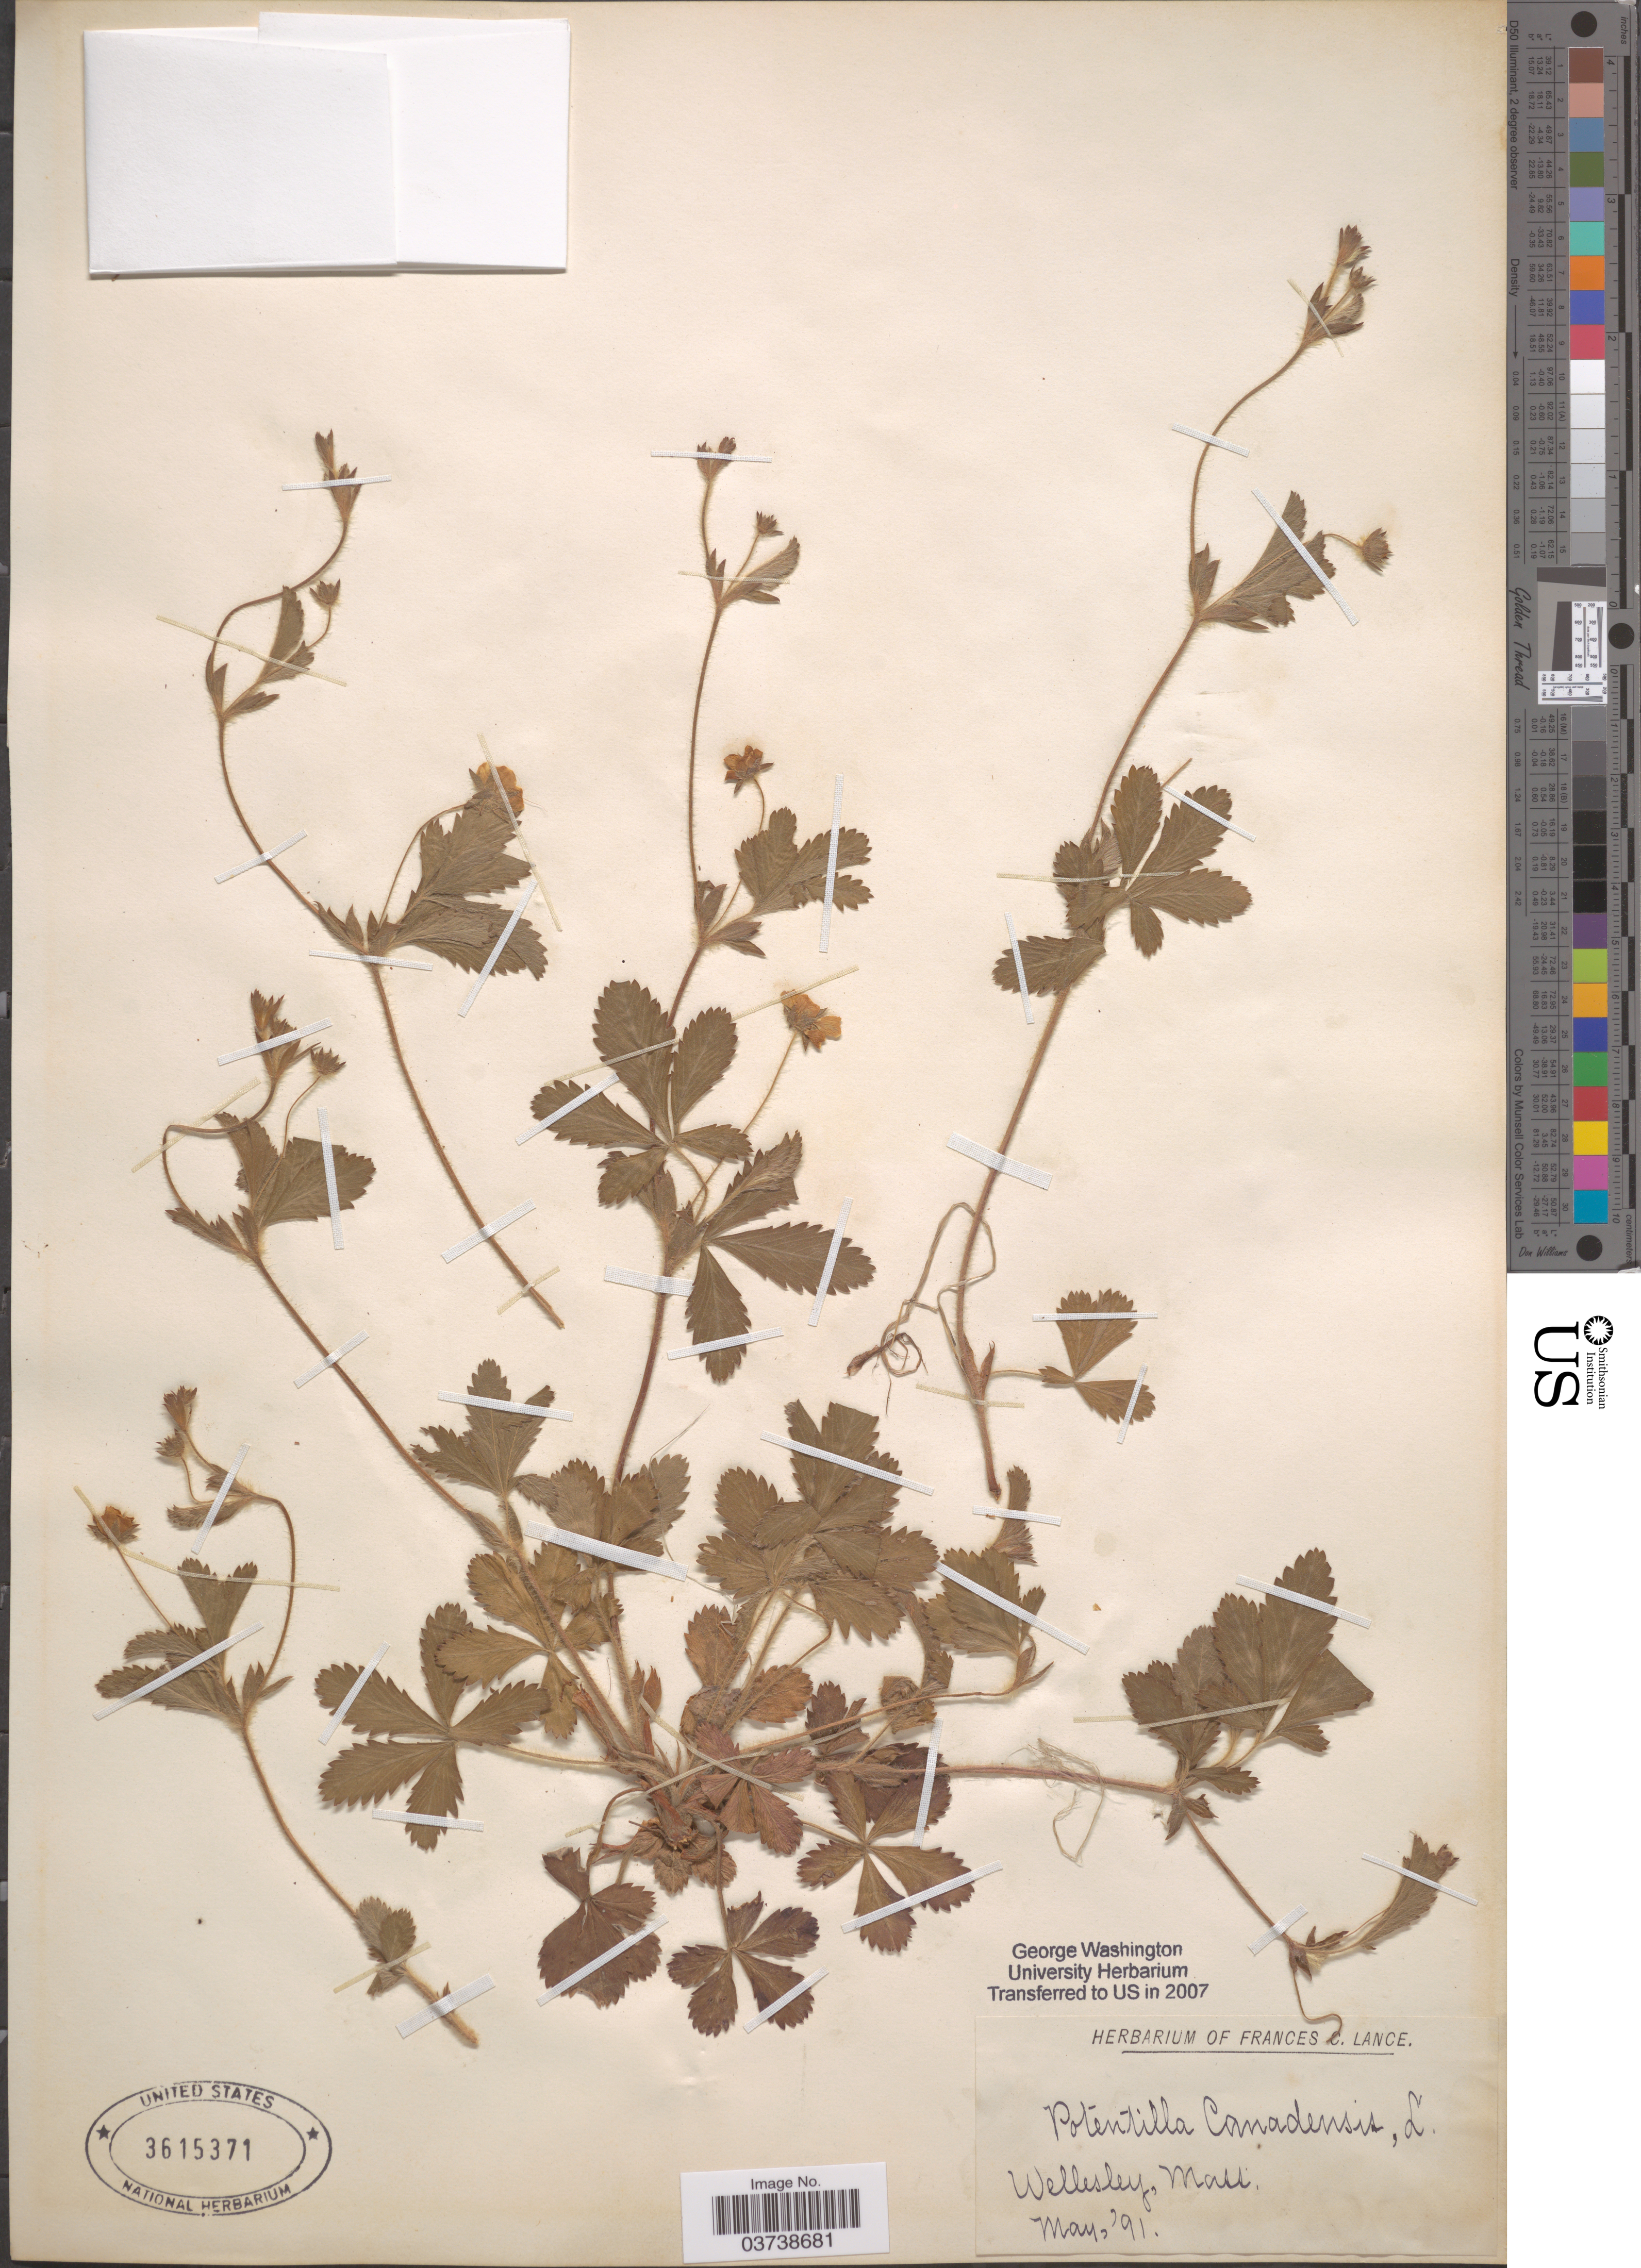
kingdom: Plantae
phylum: Tracheophyta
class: Magnoliopsida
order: Rosales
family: Rosaceae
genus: Potentilla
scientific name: Potentilla canadensis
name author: L.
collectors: ex herb. Frances C. Lance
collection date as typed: Transcribed d/m/y: /5/91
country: United States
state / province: Massachusetts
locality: Wellesley.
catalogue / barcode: US 3615371